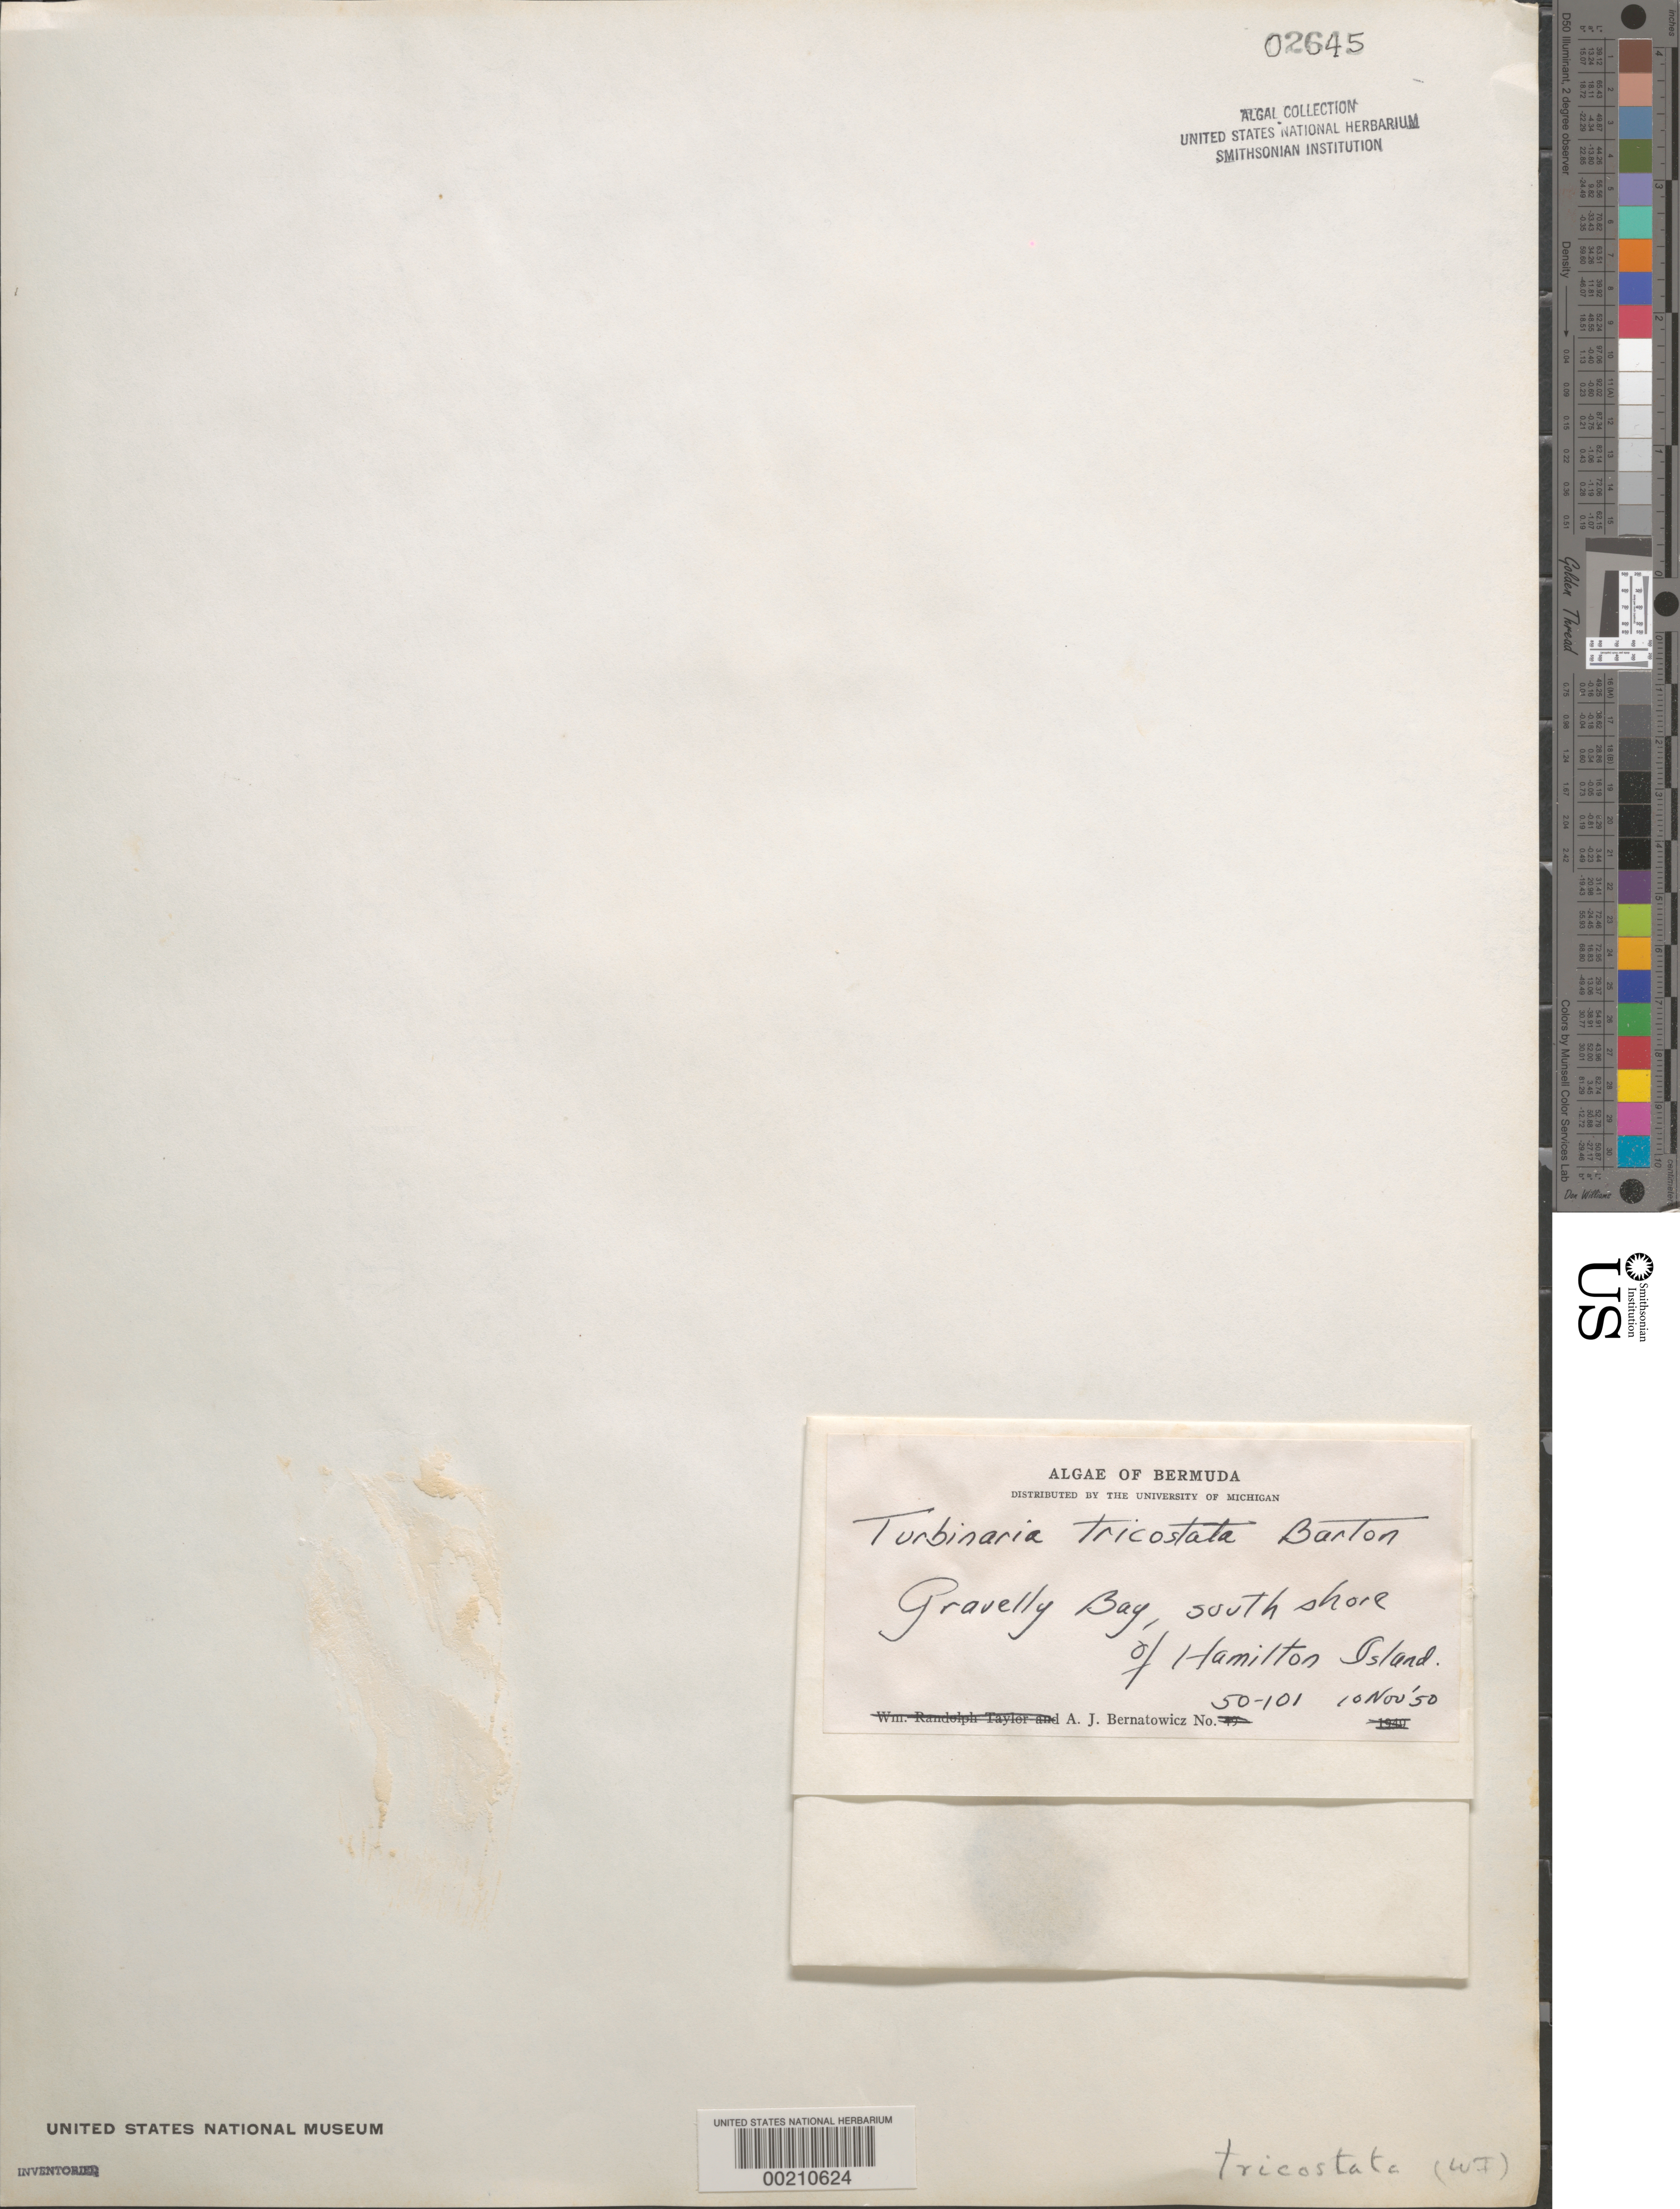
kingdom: Chromista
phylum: Ochrophyta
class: Phaeophyceae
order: Fucales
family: Sargassaceae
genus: Turbinaria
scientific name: Turbinaria tricostata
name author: E.S. Barton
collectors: A. Bernatowicz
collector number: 50-101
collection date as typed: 10 Nov 1950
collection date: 1950-11-10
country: Bermuda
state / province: Smithʼs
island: Bermuda Island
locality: Gravelly Bay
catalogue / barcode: US 2645